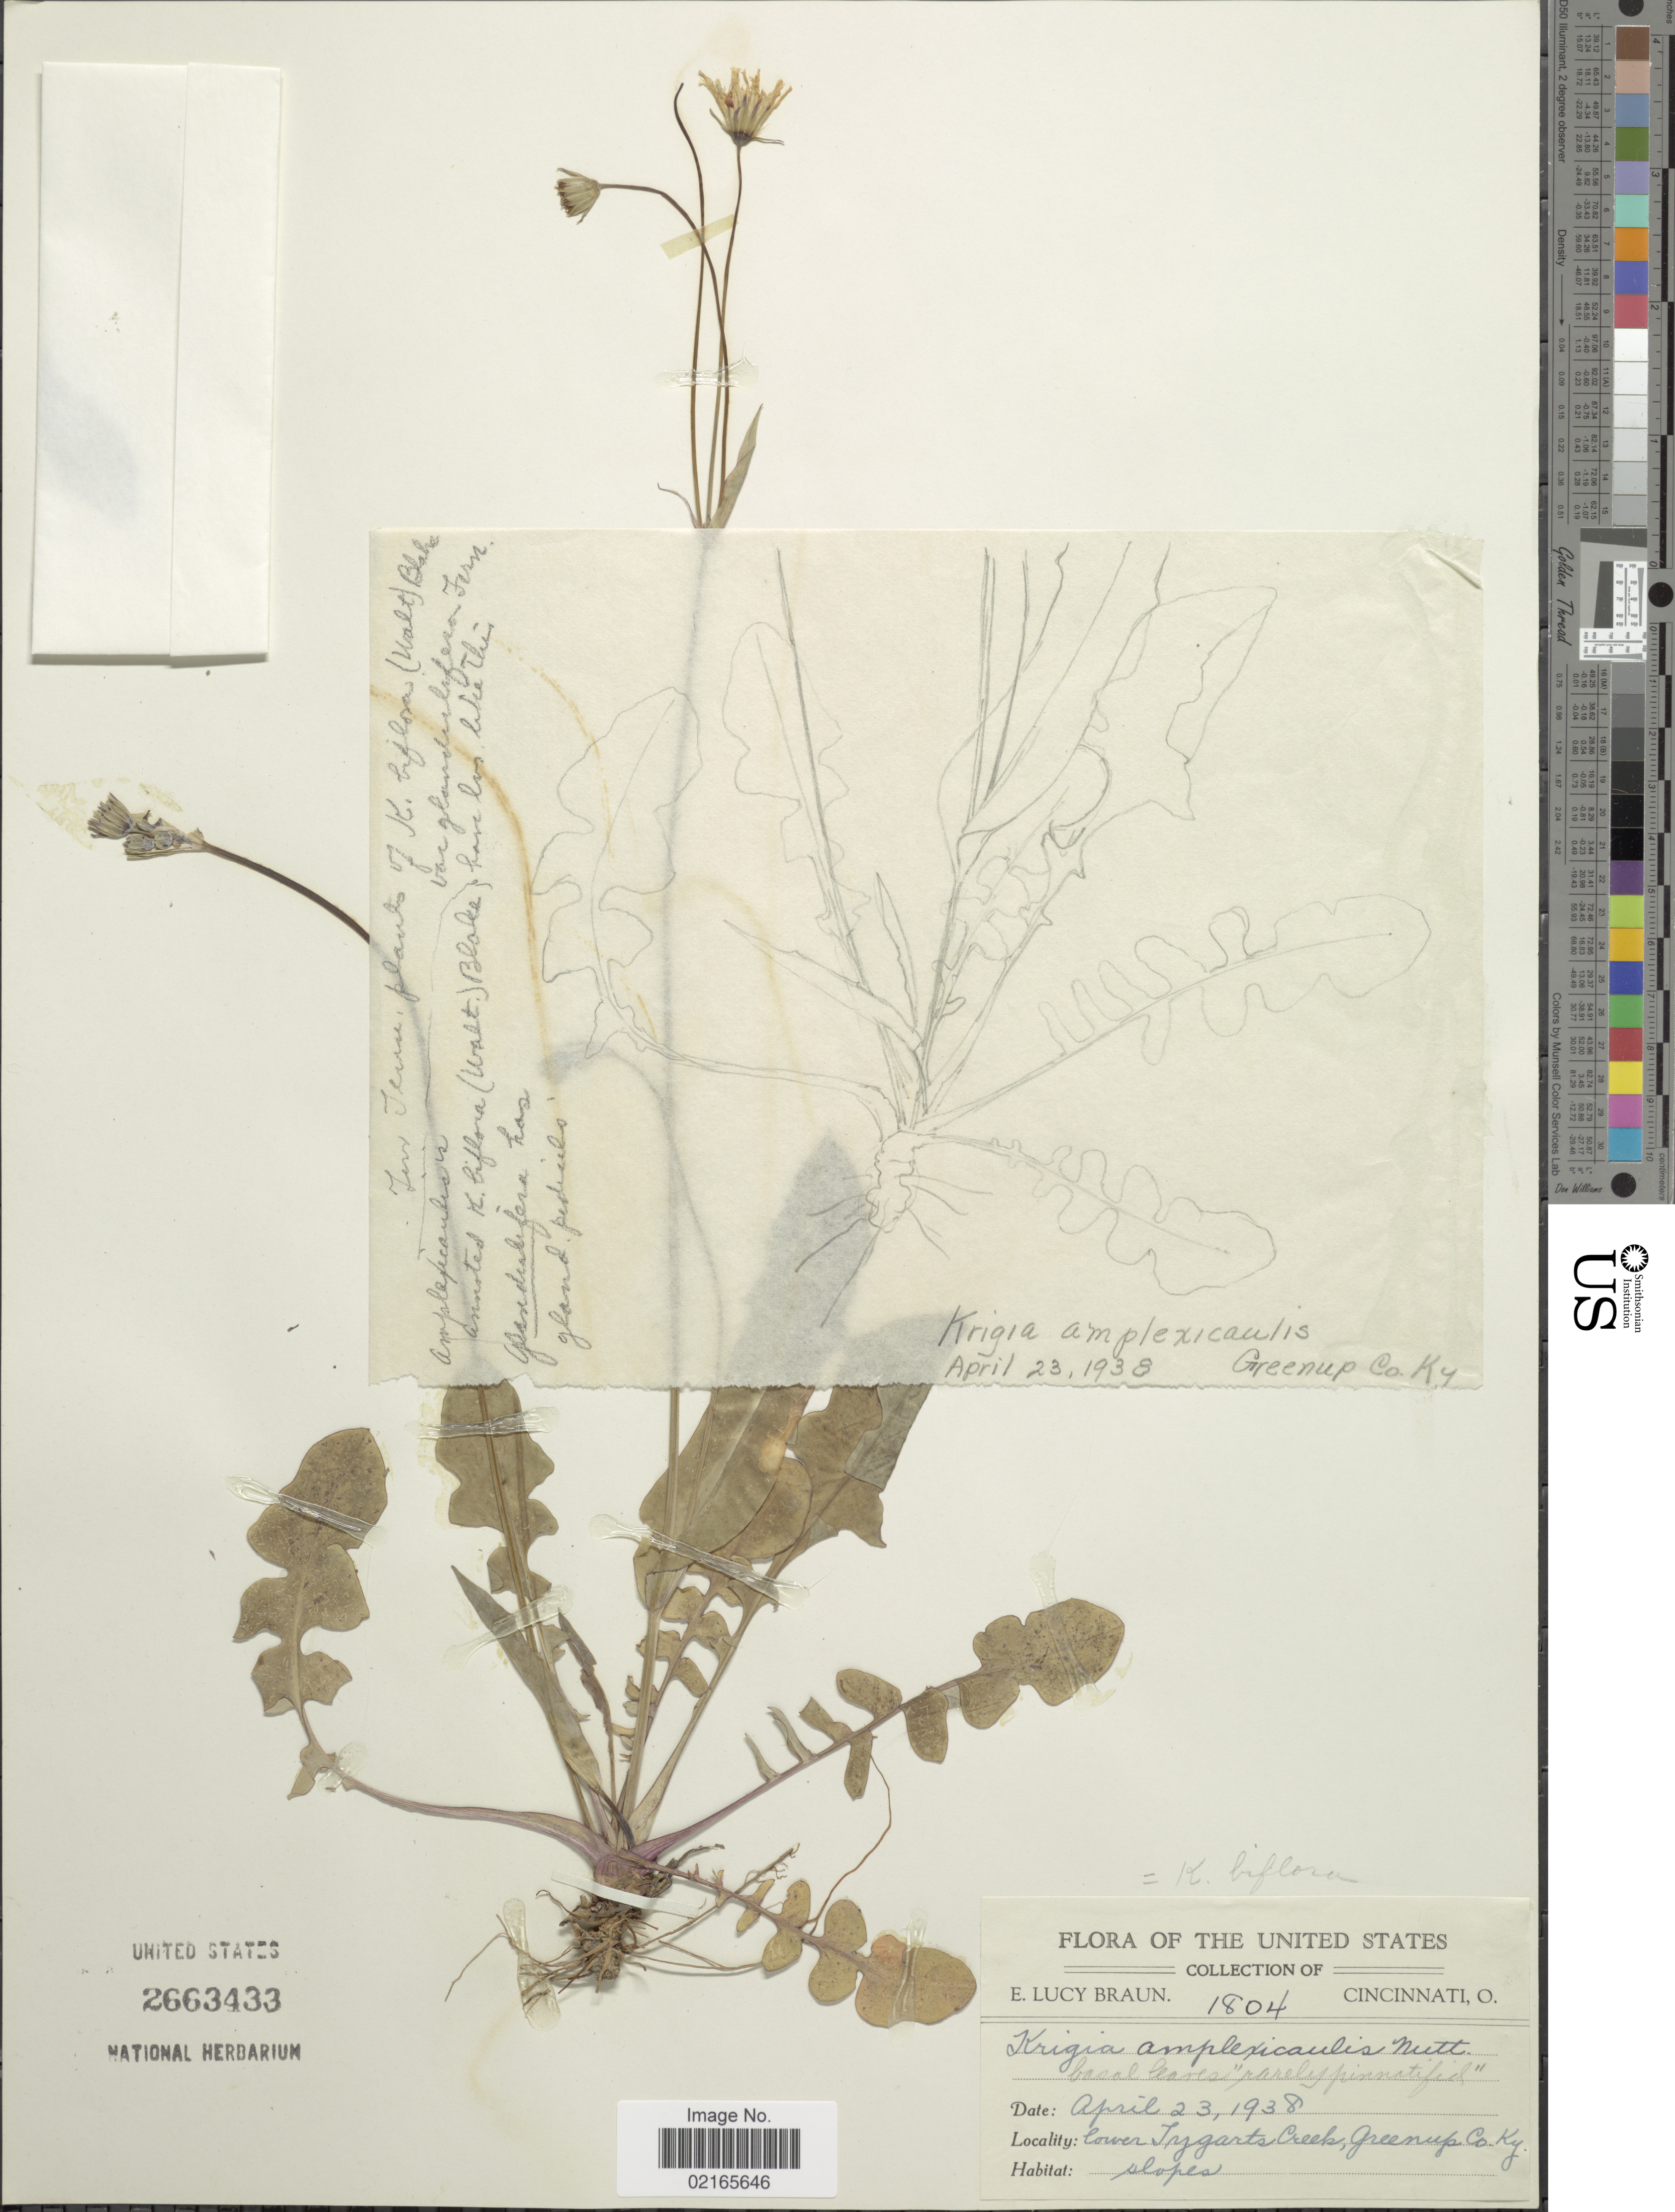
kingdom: Plantae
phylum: Tracheophyta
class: Magnoliopsida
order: Asterales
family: Asteraceae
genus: Krigia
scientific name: Krigia biflora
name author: (Walter) S.F. Blake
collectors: E. L. Braun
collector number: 1804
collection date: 1938-04-23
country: United States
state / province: Kentucky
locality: Lower Tygarts Creek, Greenup Co., slopes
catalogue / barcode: US 2663433